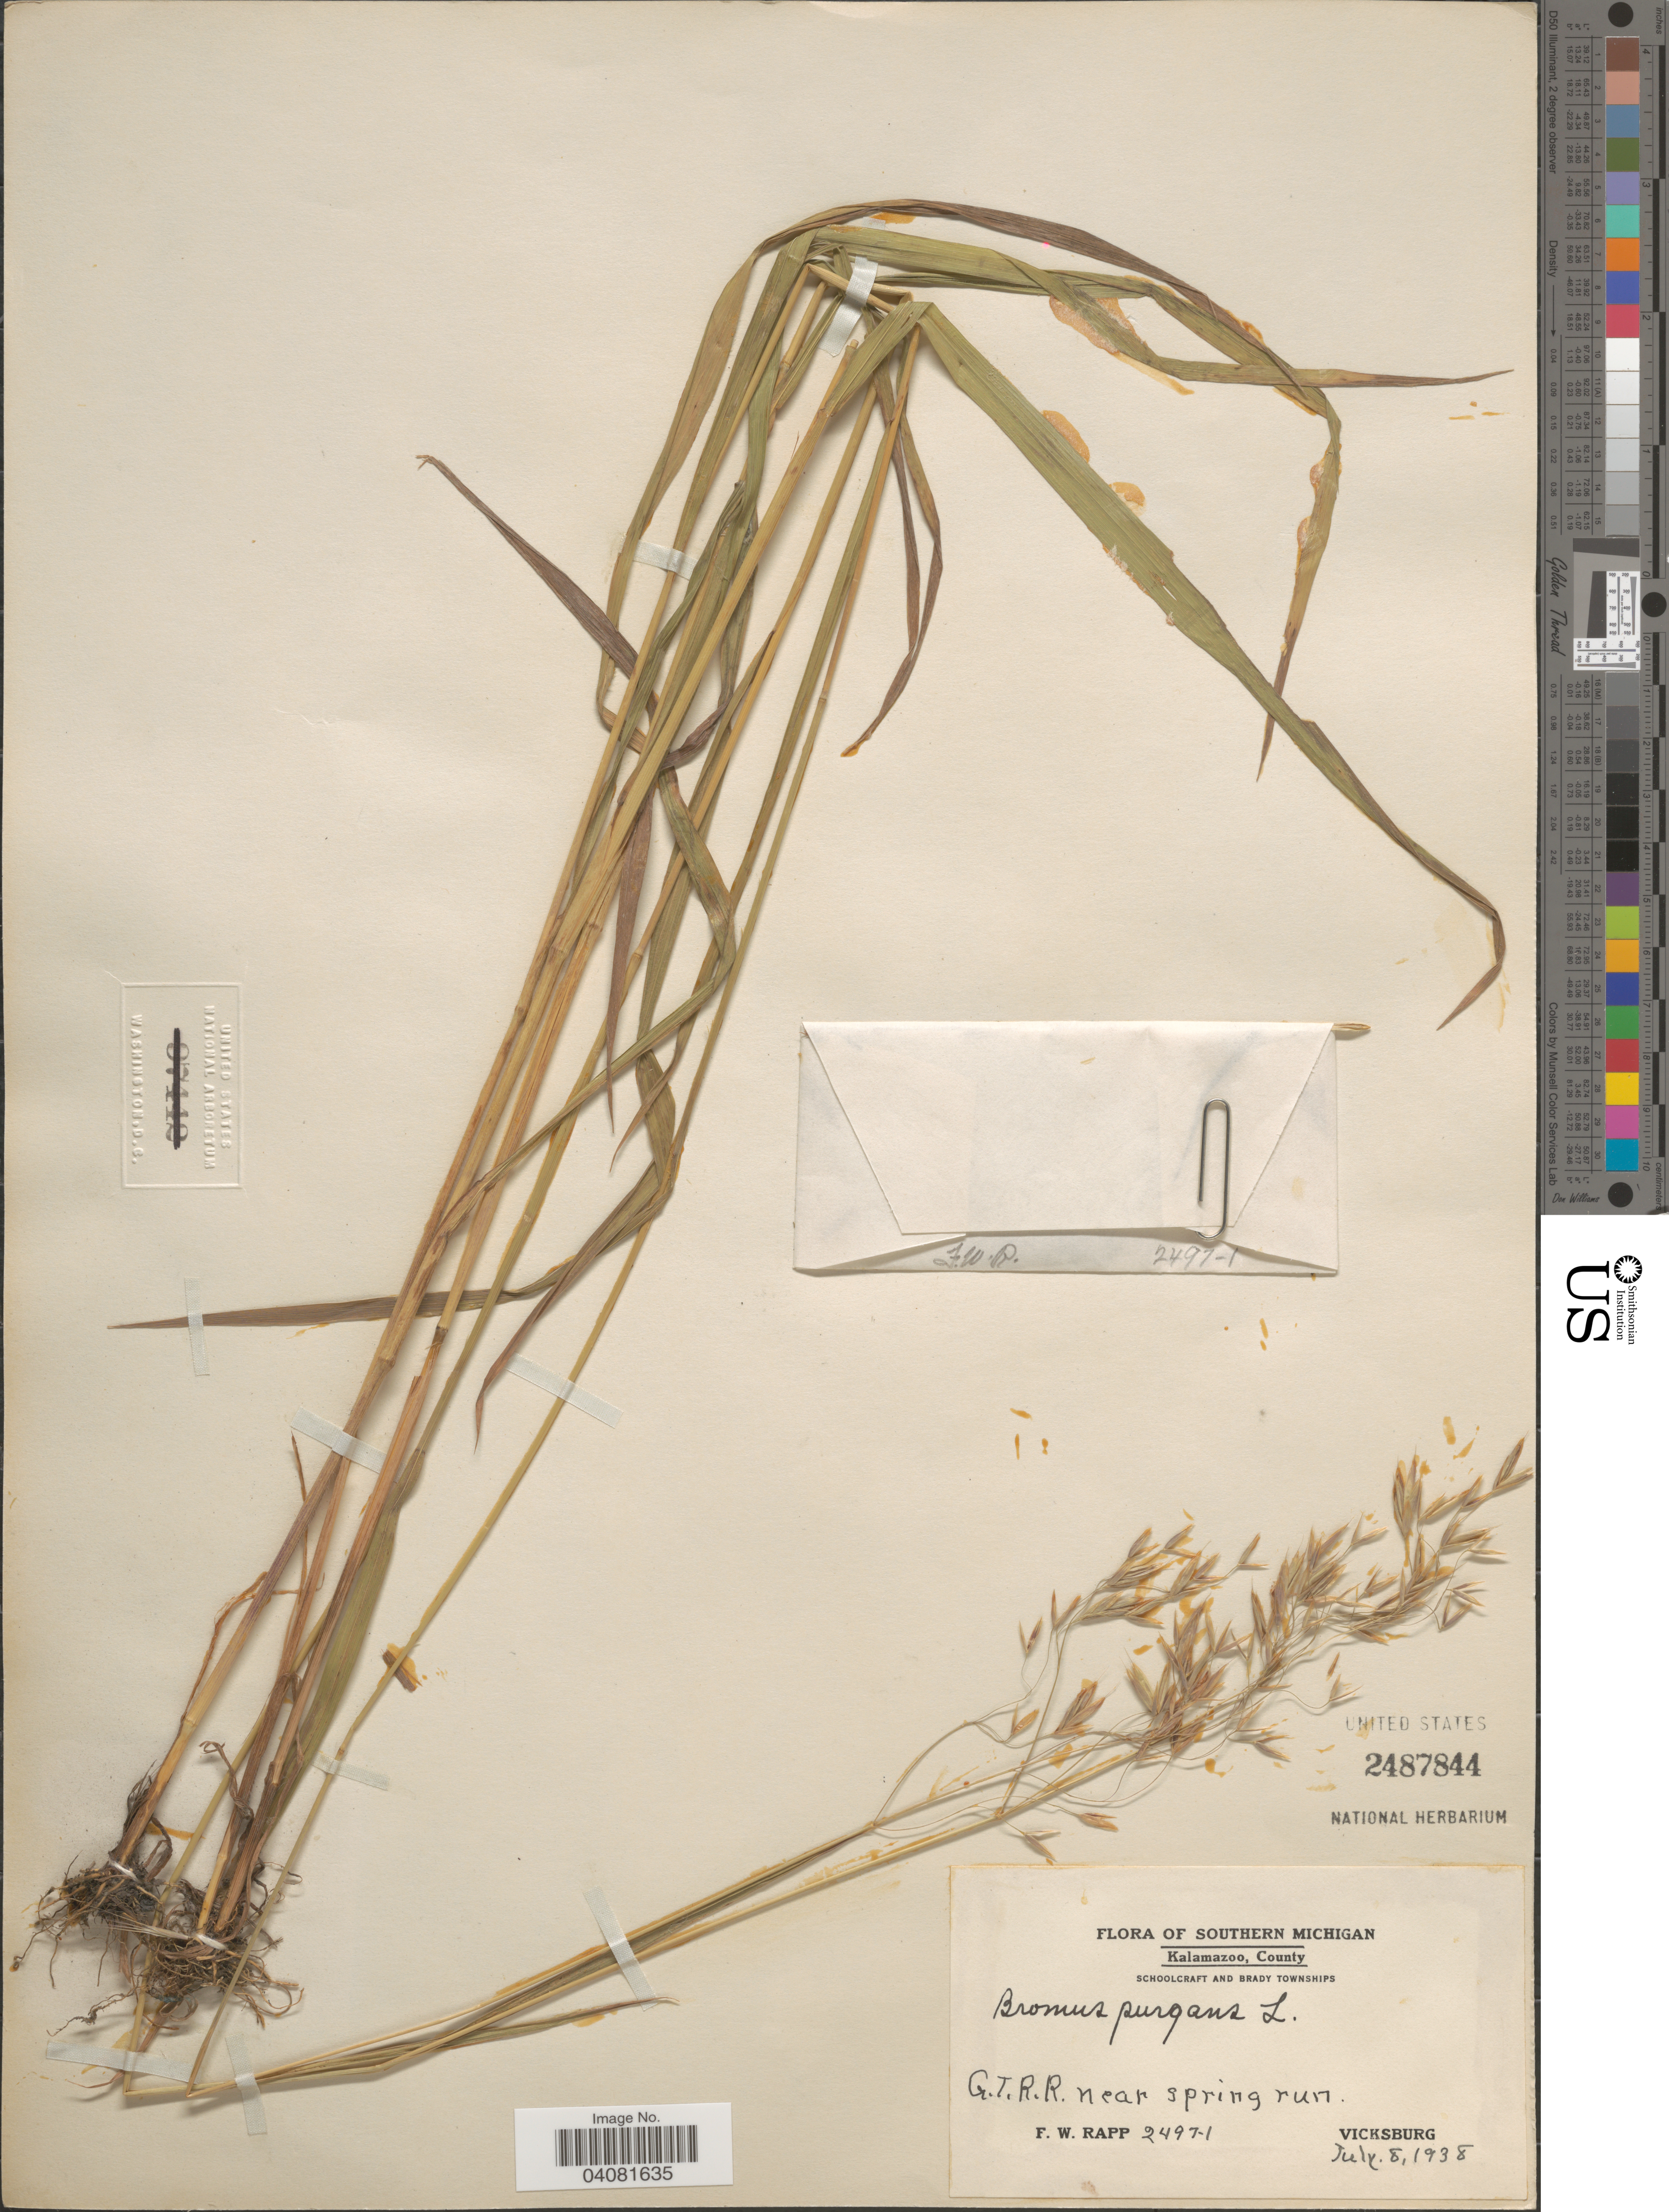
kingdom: Plantae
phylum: Tracheophyta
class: Liliopsida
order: Poales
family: Poaceae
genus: Bromus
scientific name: Bromus ciliatus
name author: L.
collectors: F. Rapp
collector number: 2497-1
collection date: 1938-07-08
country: United States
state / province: Michigan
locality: Southern Michigan. Kalamazoo, County. Schoolcraft and Brady Townships. G.T.R.R. near spring run. Vicksburg.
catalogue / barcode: US 2487844